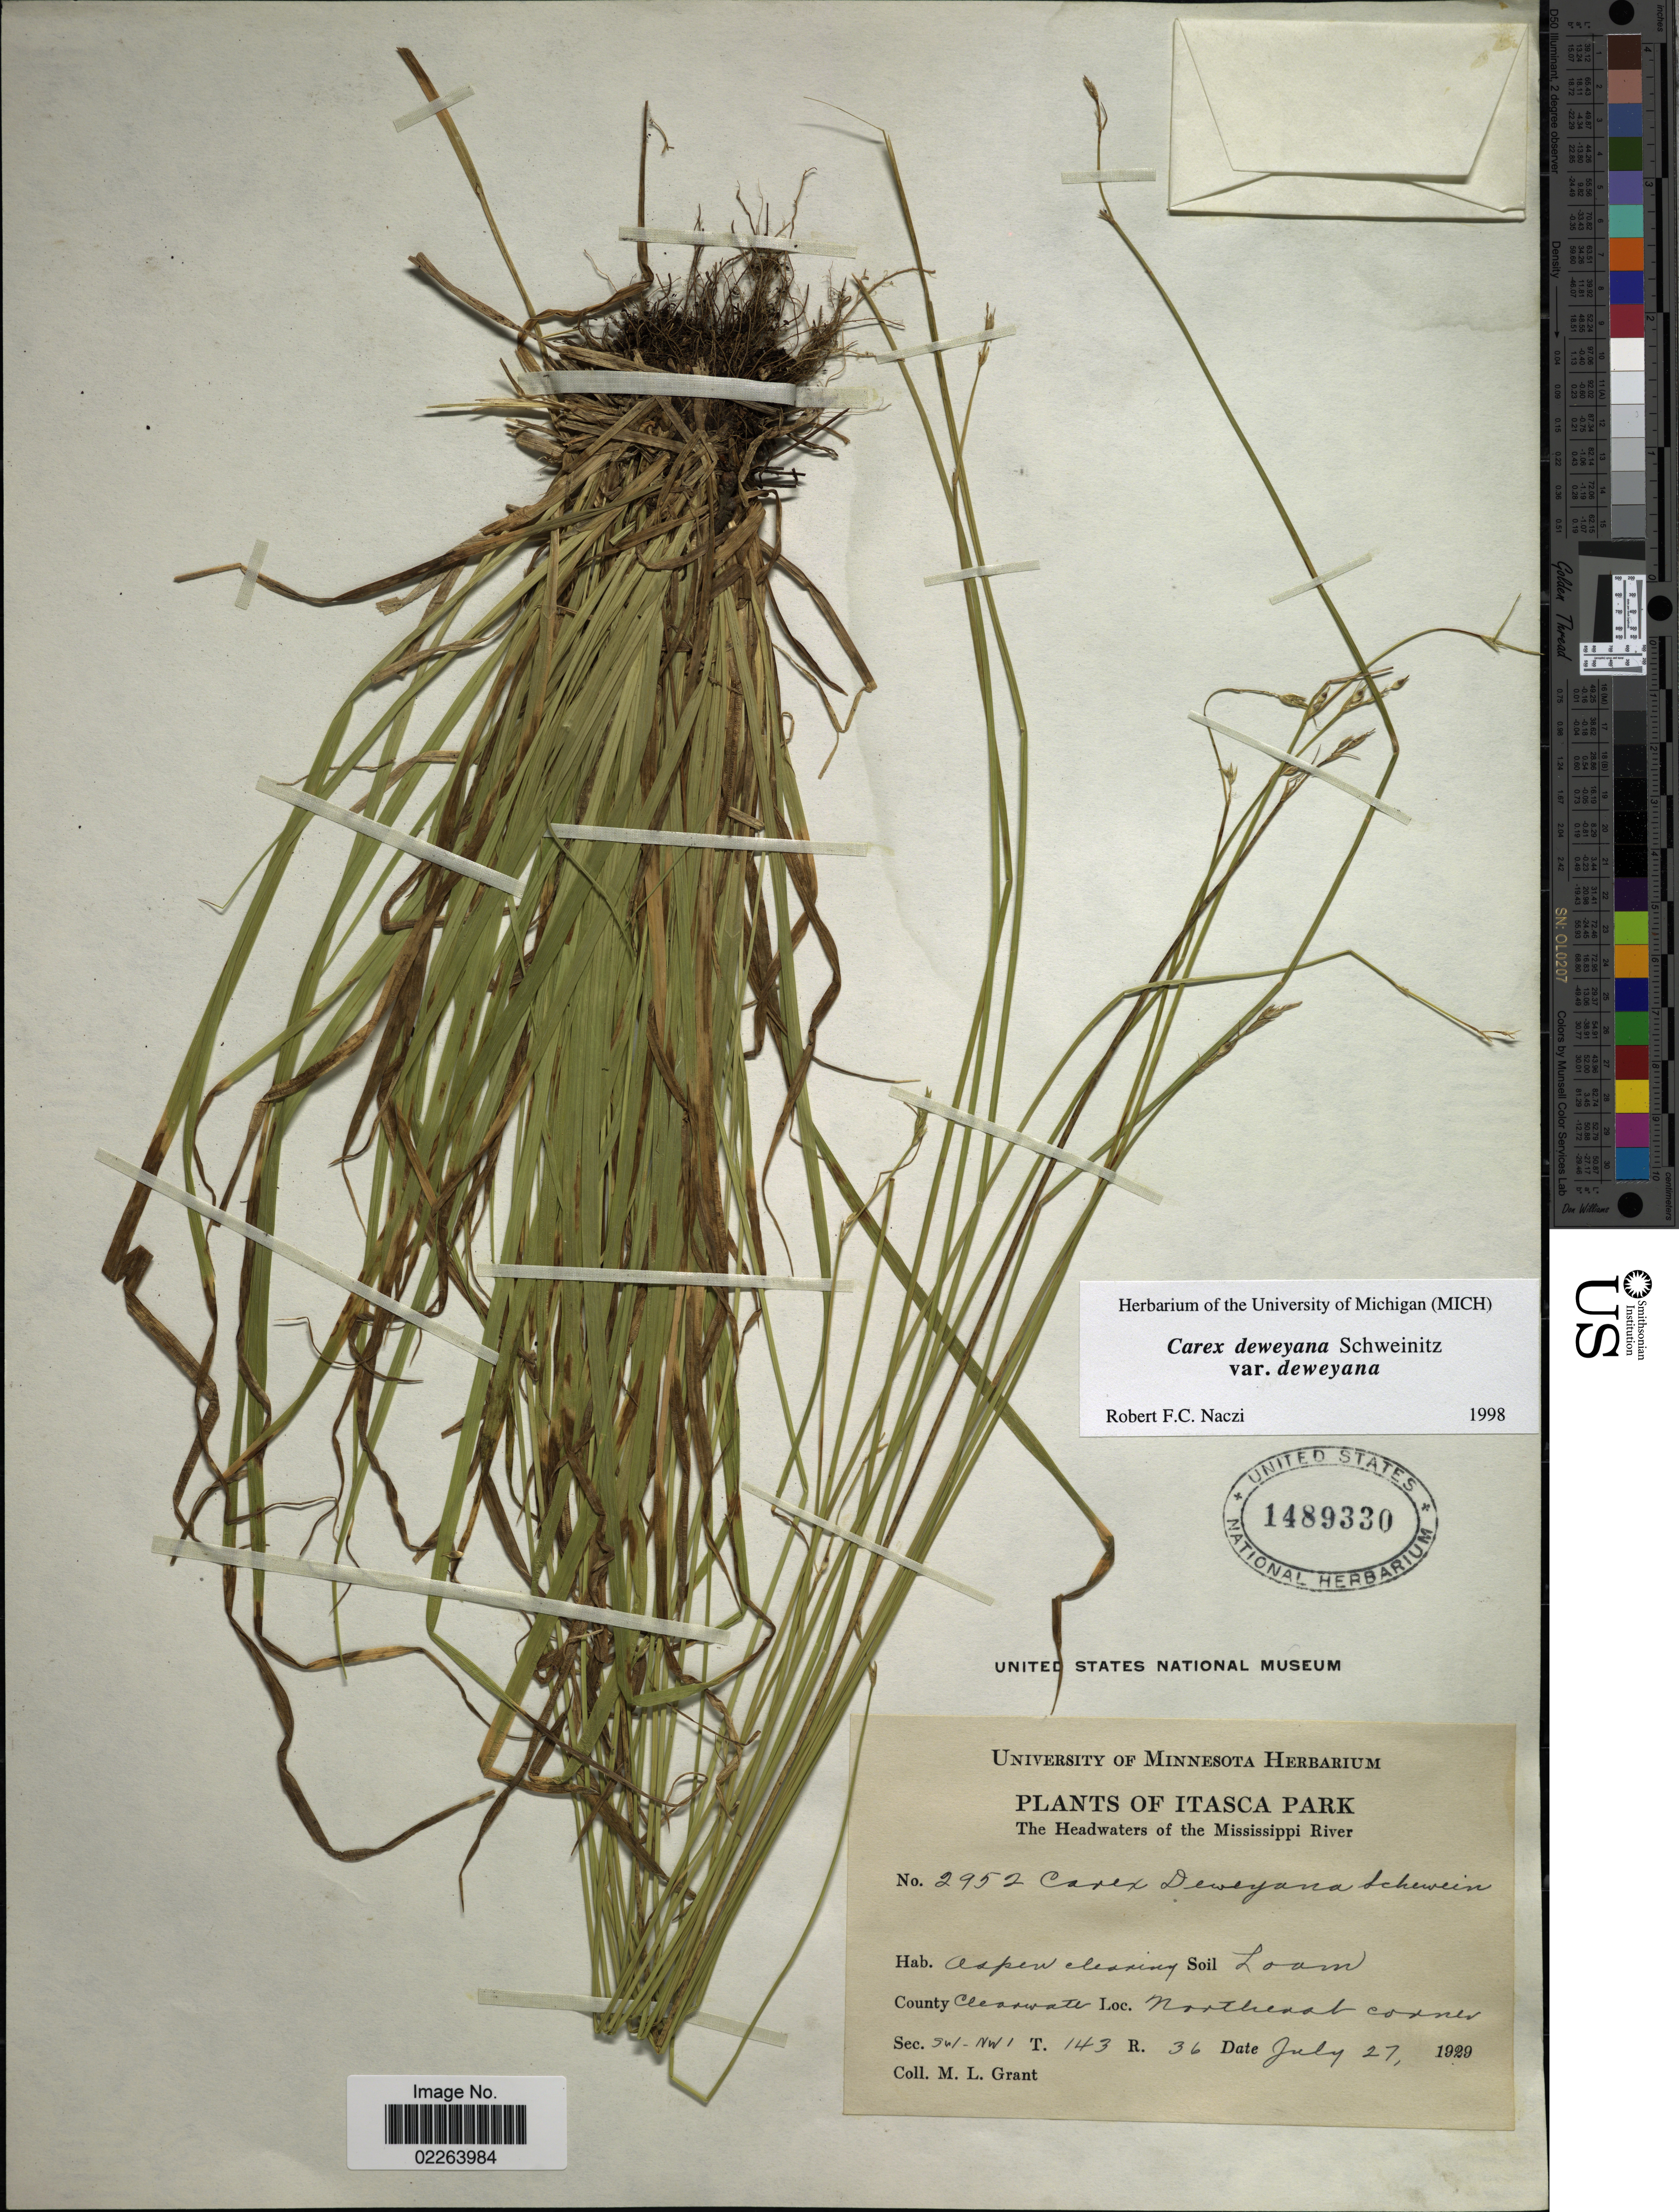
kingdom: Plantae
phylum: Tracheophyta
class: Liliopsida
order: Poales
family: Cyperaceae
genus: Carex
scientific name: Carex deweyana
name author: Schwein.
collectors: M. L. Grant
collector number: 2952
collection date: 1929-07-27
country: United States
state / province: Minnesota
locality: Itasca Park, The Headwaters of the MIssissippi River, aspen clearing, Soil Loam, County Clearwater, Northeast corner, Sec. SW-NW 1 T.143 R. 36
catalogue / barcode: US 1489330